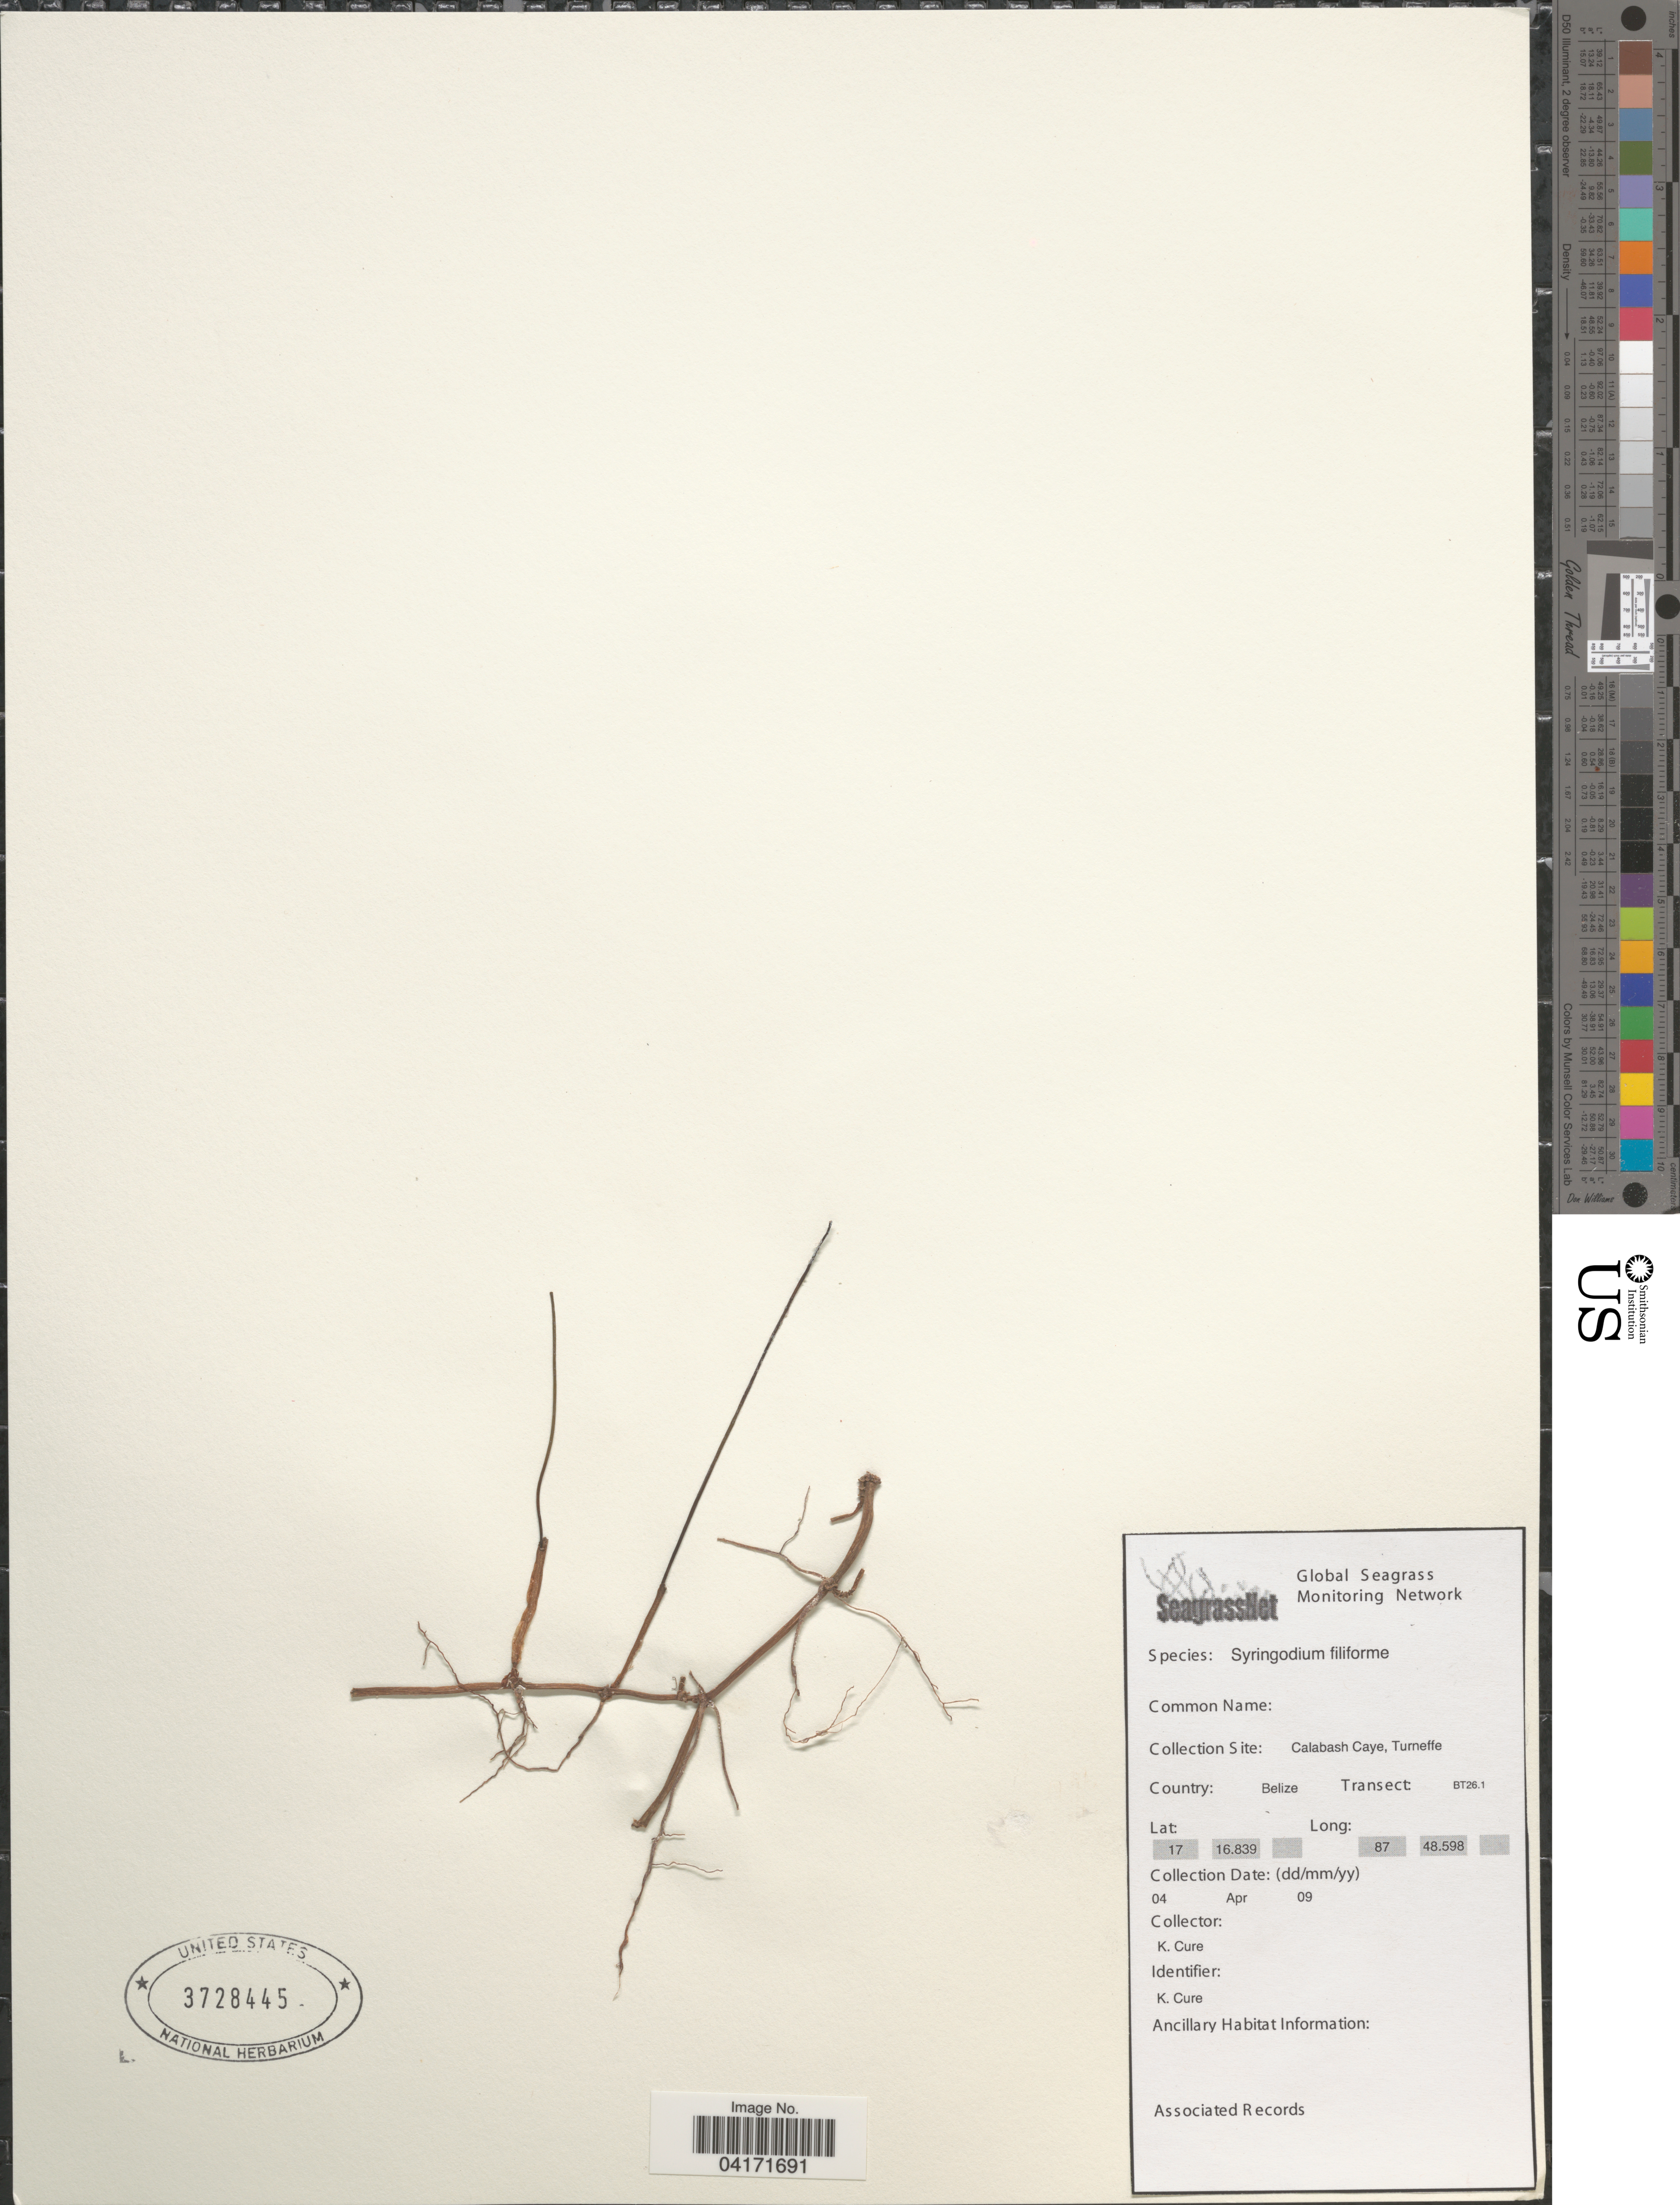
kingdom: Plantae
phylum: Tracheophyta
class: Liliopsida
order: Alismatales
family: Cymodoceaceae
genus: Syringodium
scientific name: Syringodium filiforme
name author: Kütz.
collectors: K. Cure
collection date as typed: Transcribed d/m/y: 4/4/9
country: Belize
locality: Calabash Caye, Turneffe. Transect: BT26.1.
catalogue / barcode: US 3728445